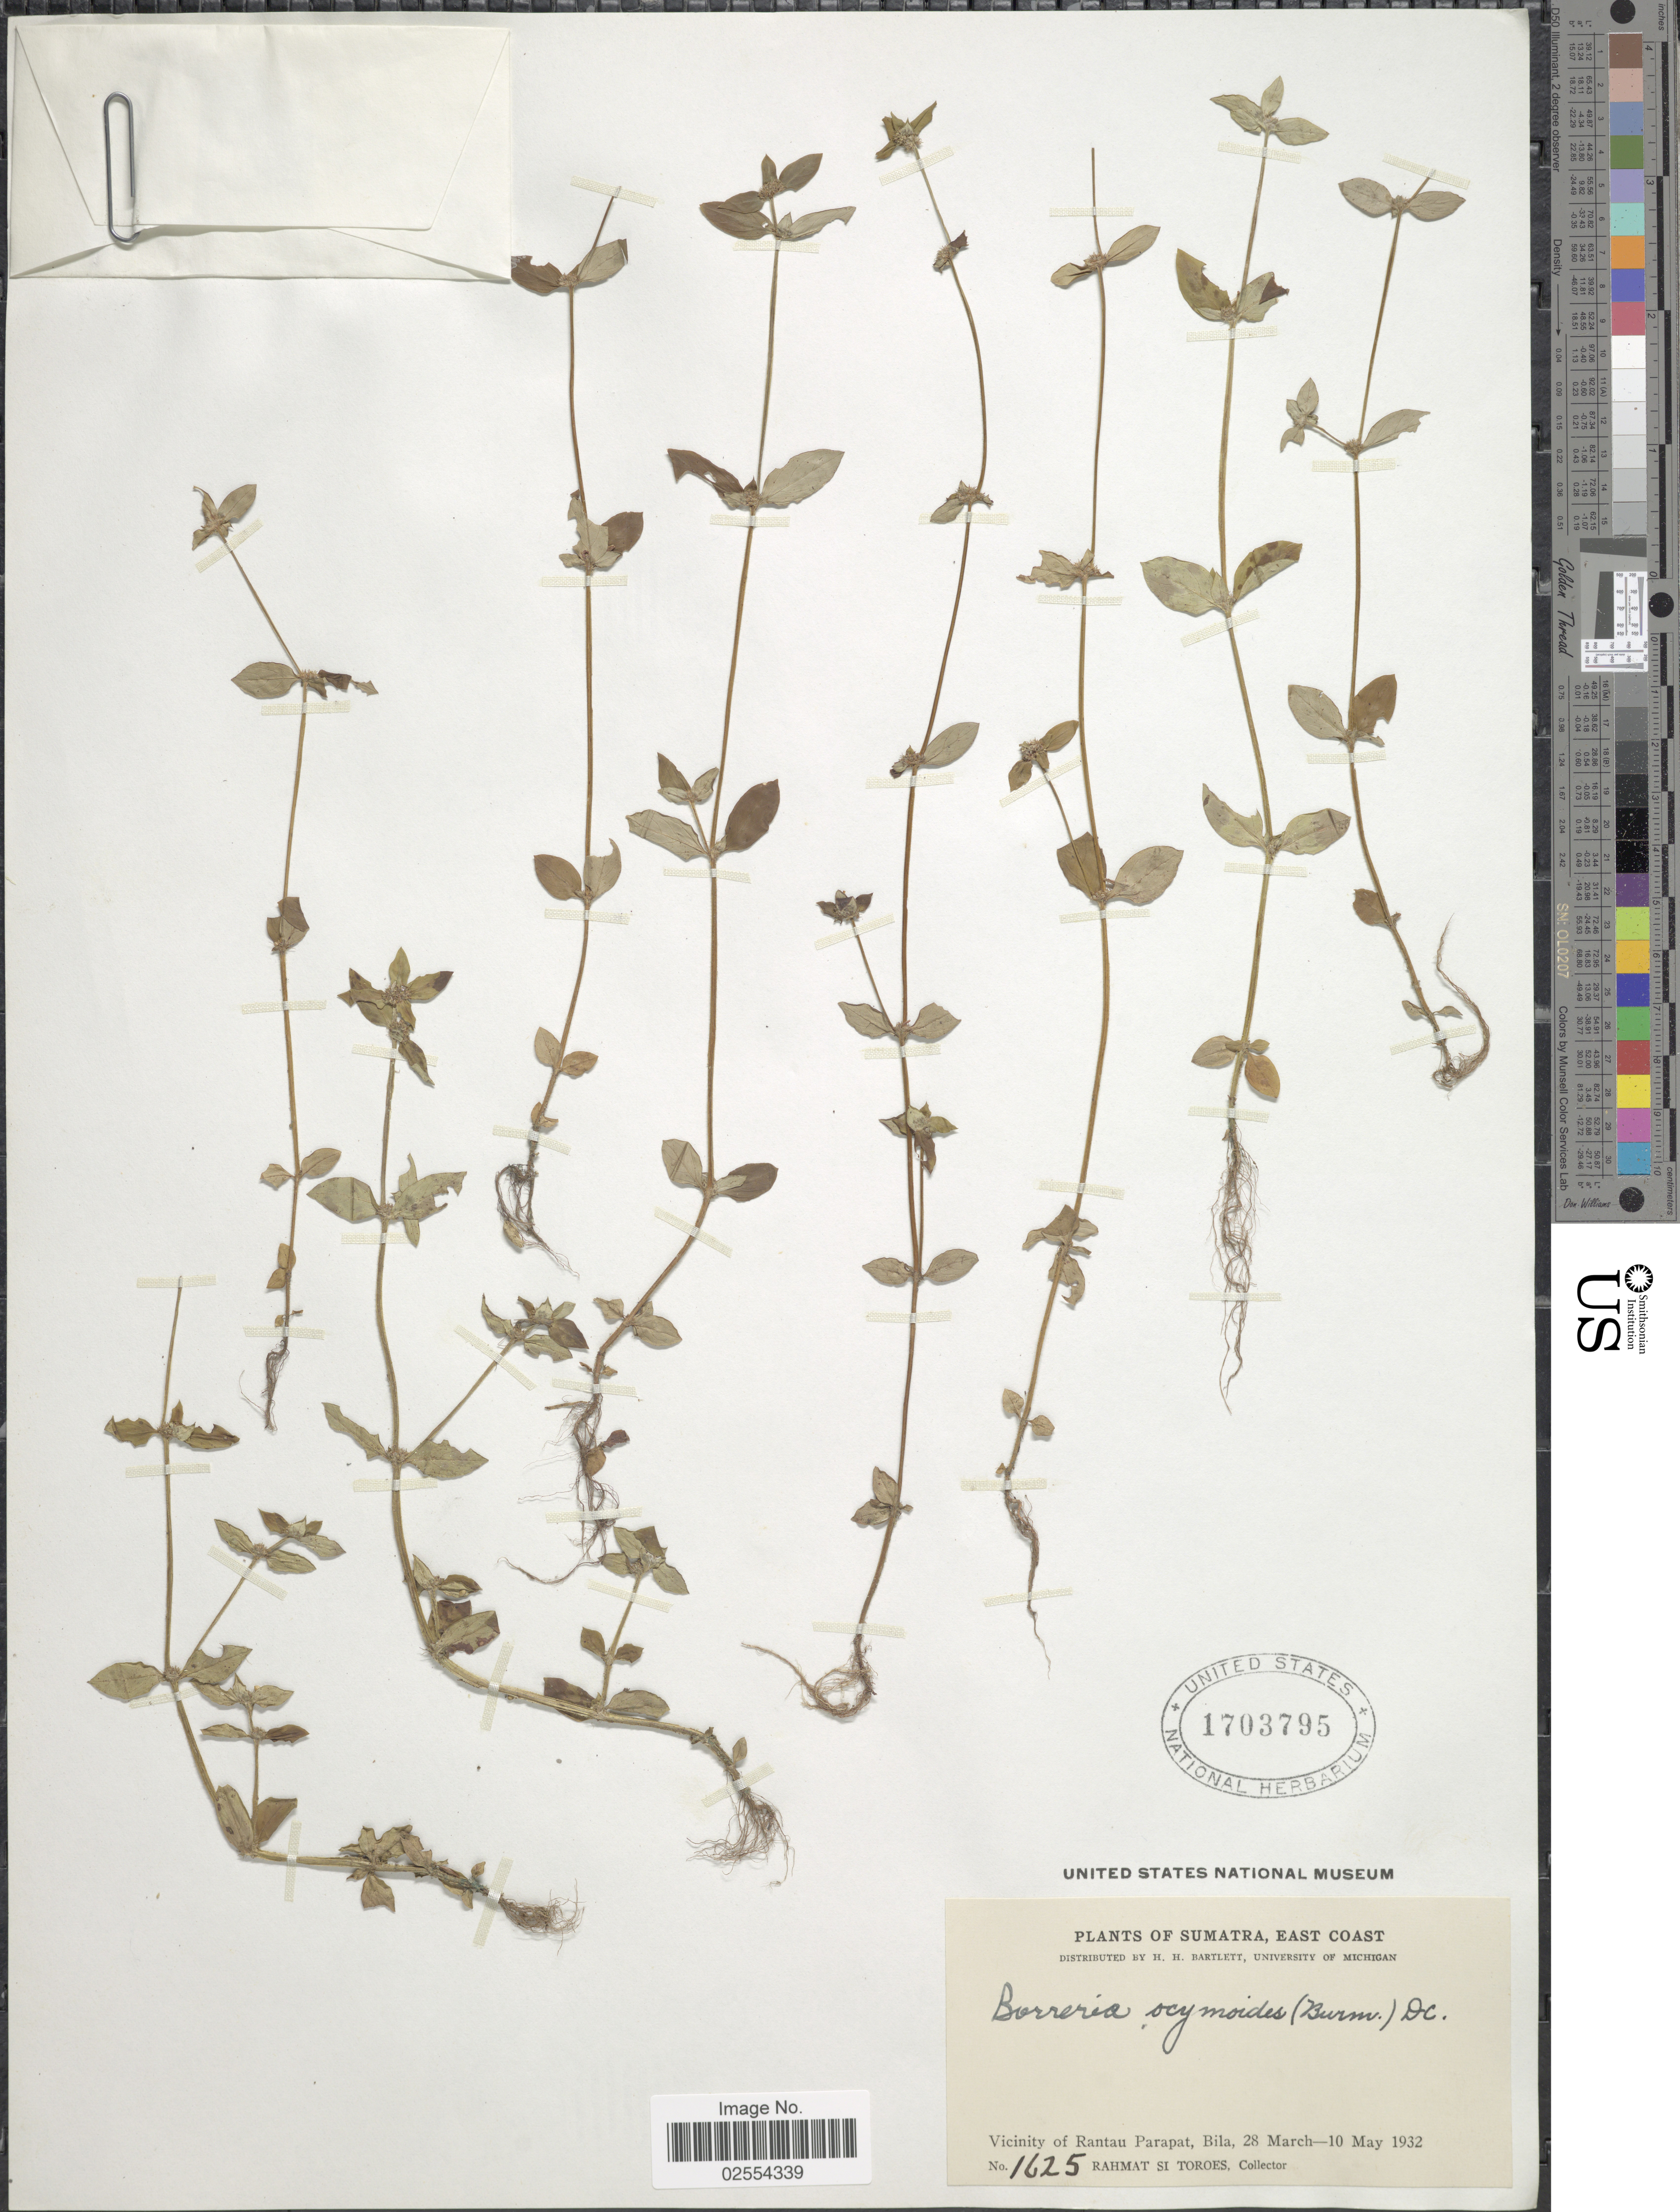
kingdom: Plantae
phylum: Tracheophyta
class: Magnoliopsida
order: Gentianales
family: Rubiaceae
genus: Spermacoce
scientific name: Spermacoce ocymoides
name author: Burm. f.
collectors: Rahmat Si Boeea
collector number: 1625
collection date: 1932-03-28/1932-05-10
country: Indonesia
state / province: Sumatra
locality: East Coast, Vicinity of Rantau Parapat, Bila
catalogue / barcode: US 1703795